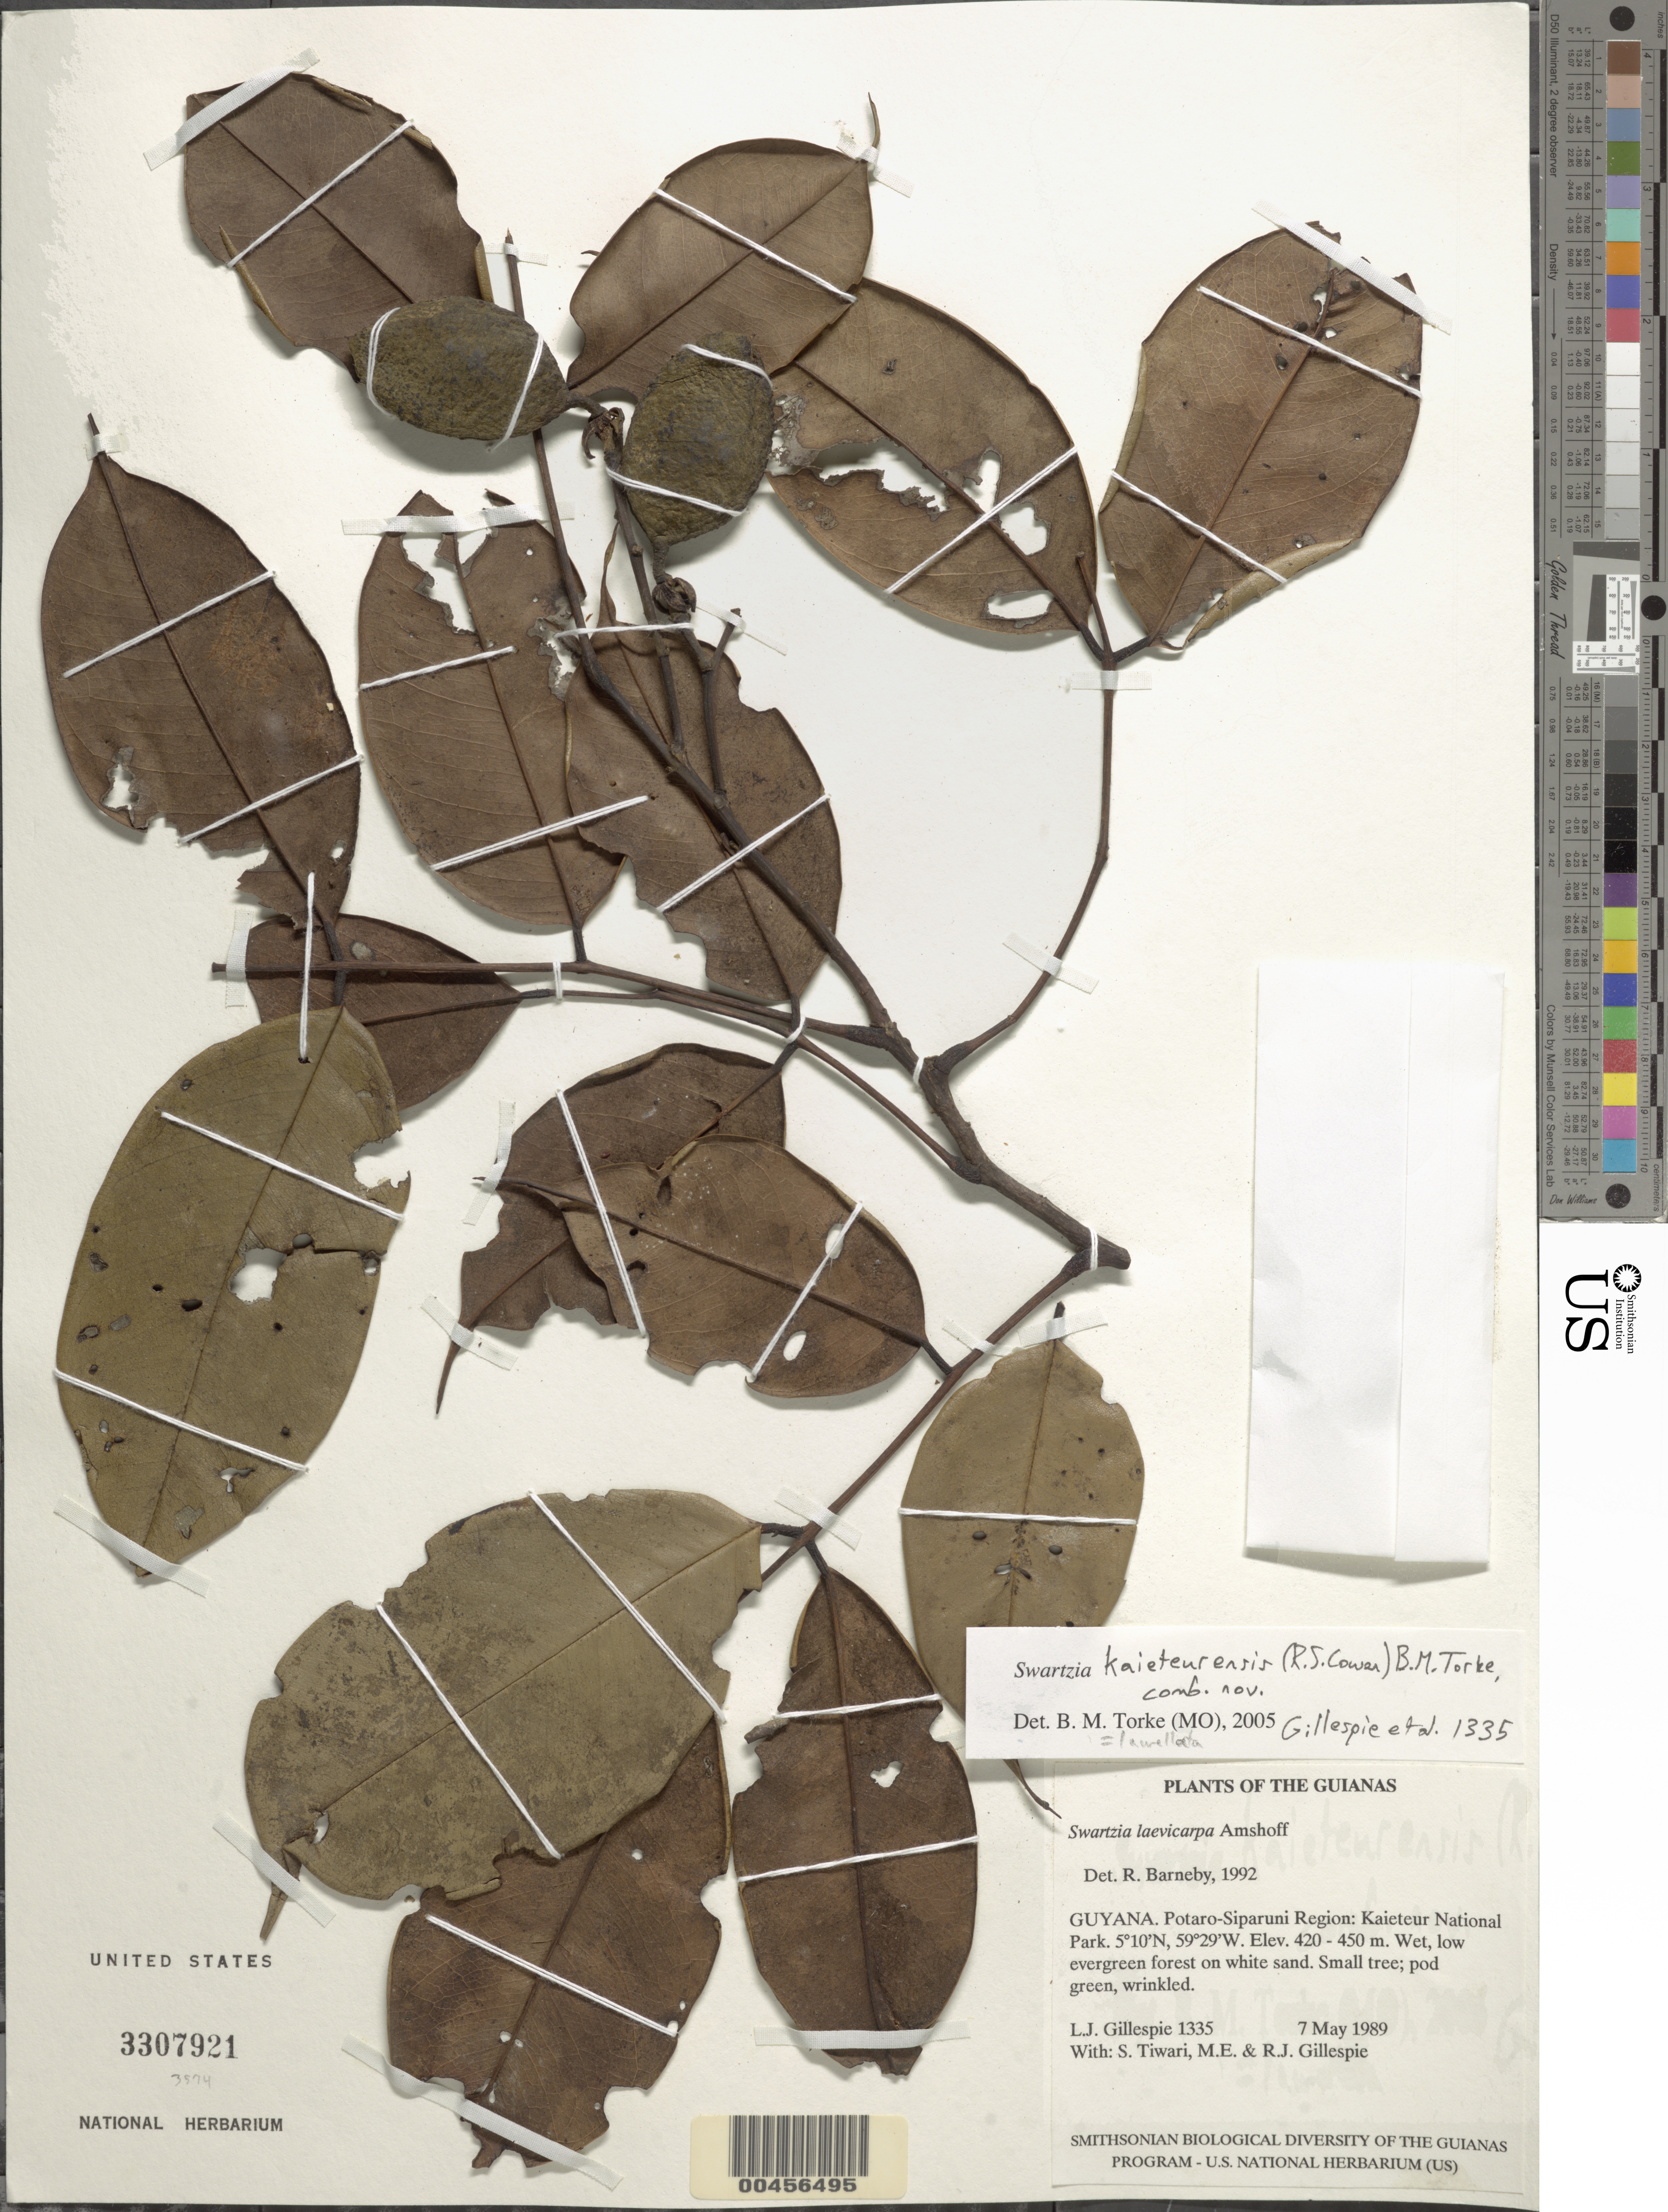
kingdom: Plantae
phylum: Tracheophyta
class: Magnoliopsida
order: Fabales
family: Fabaceae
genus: Swartzia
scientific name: Swartzia laevicarpa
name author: Amshoff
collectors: L. J. Gillespie, S. Tiwari, M. Gillespie & R. Gillespie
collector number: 1335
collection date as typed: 7 May 1989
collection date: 1989-05-07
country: Guyana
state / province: Potaro-Siparuni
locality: Kaieteur National Park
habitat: Wet, low evergreen forest on white sand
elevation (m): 420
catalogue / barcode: US 3307921